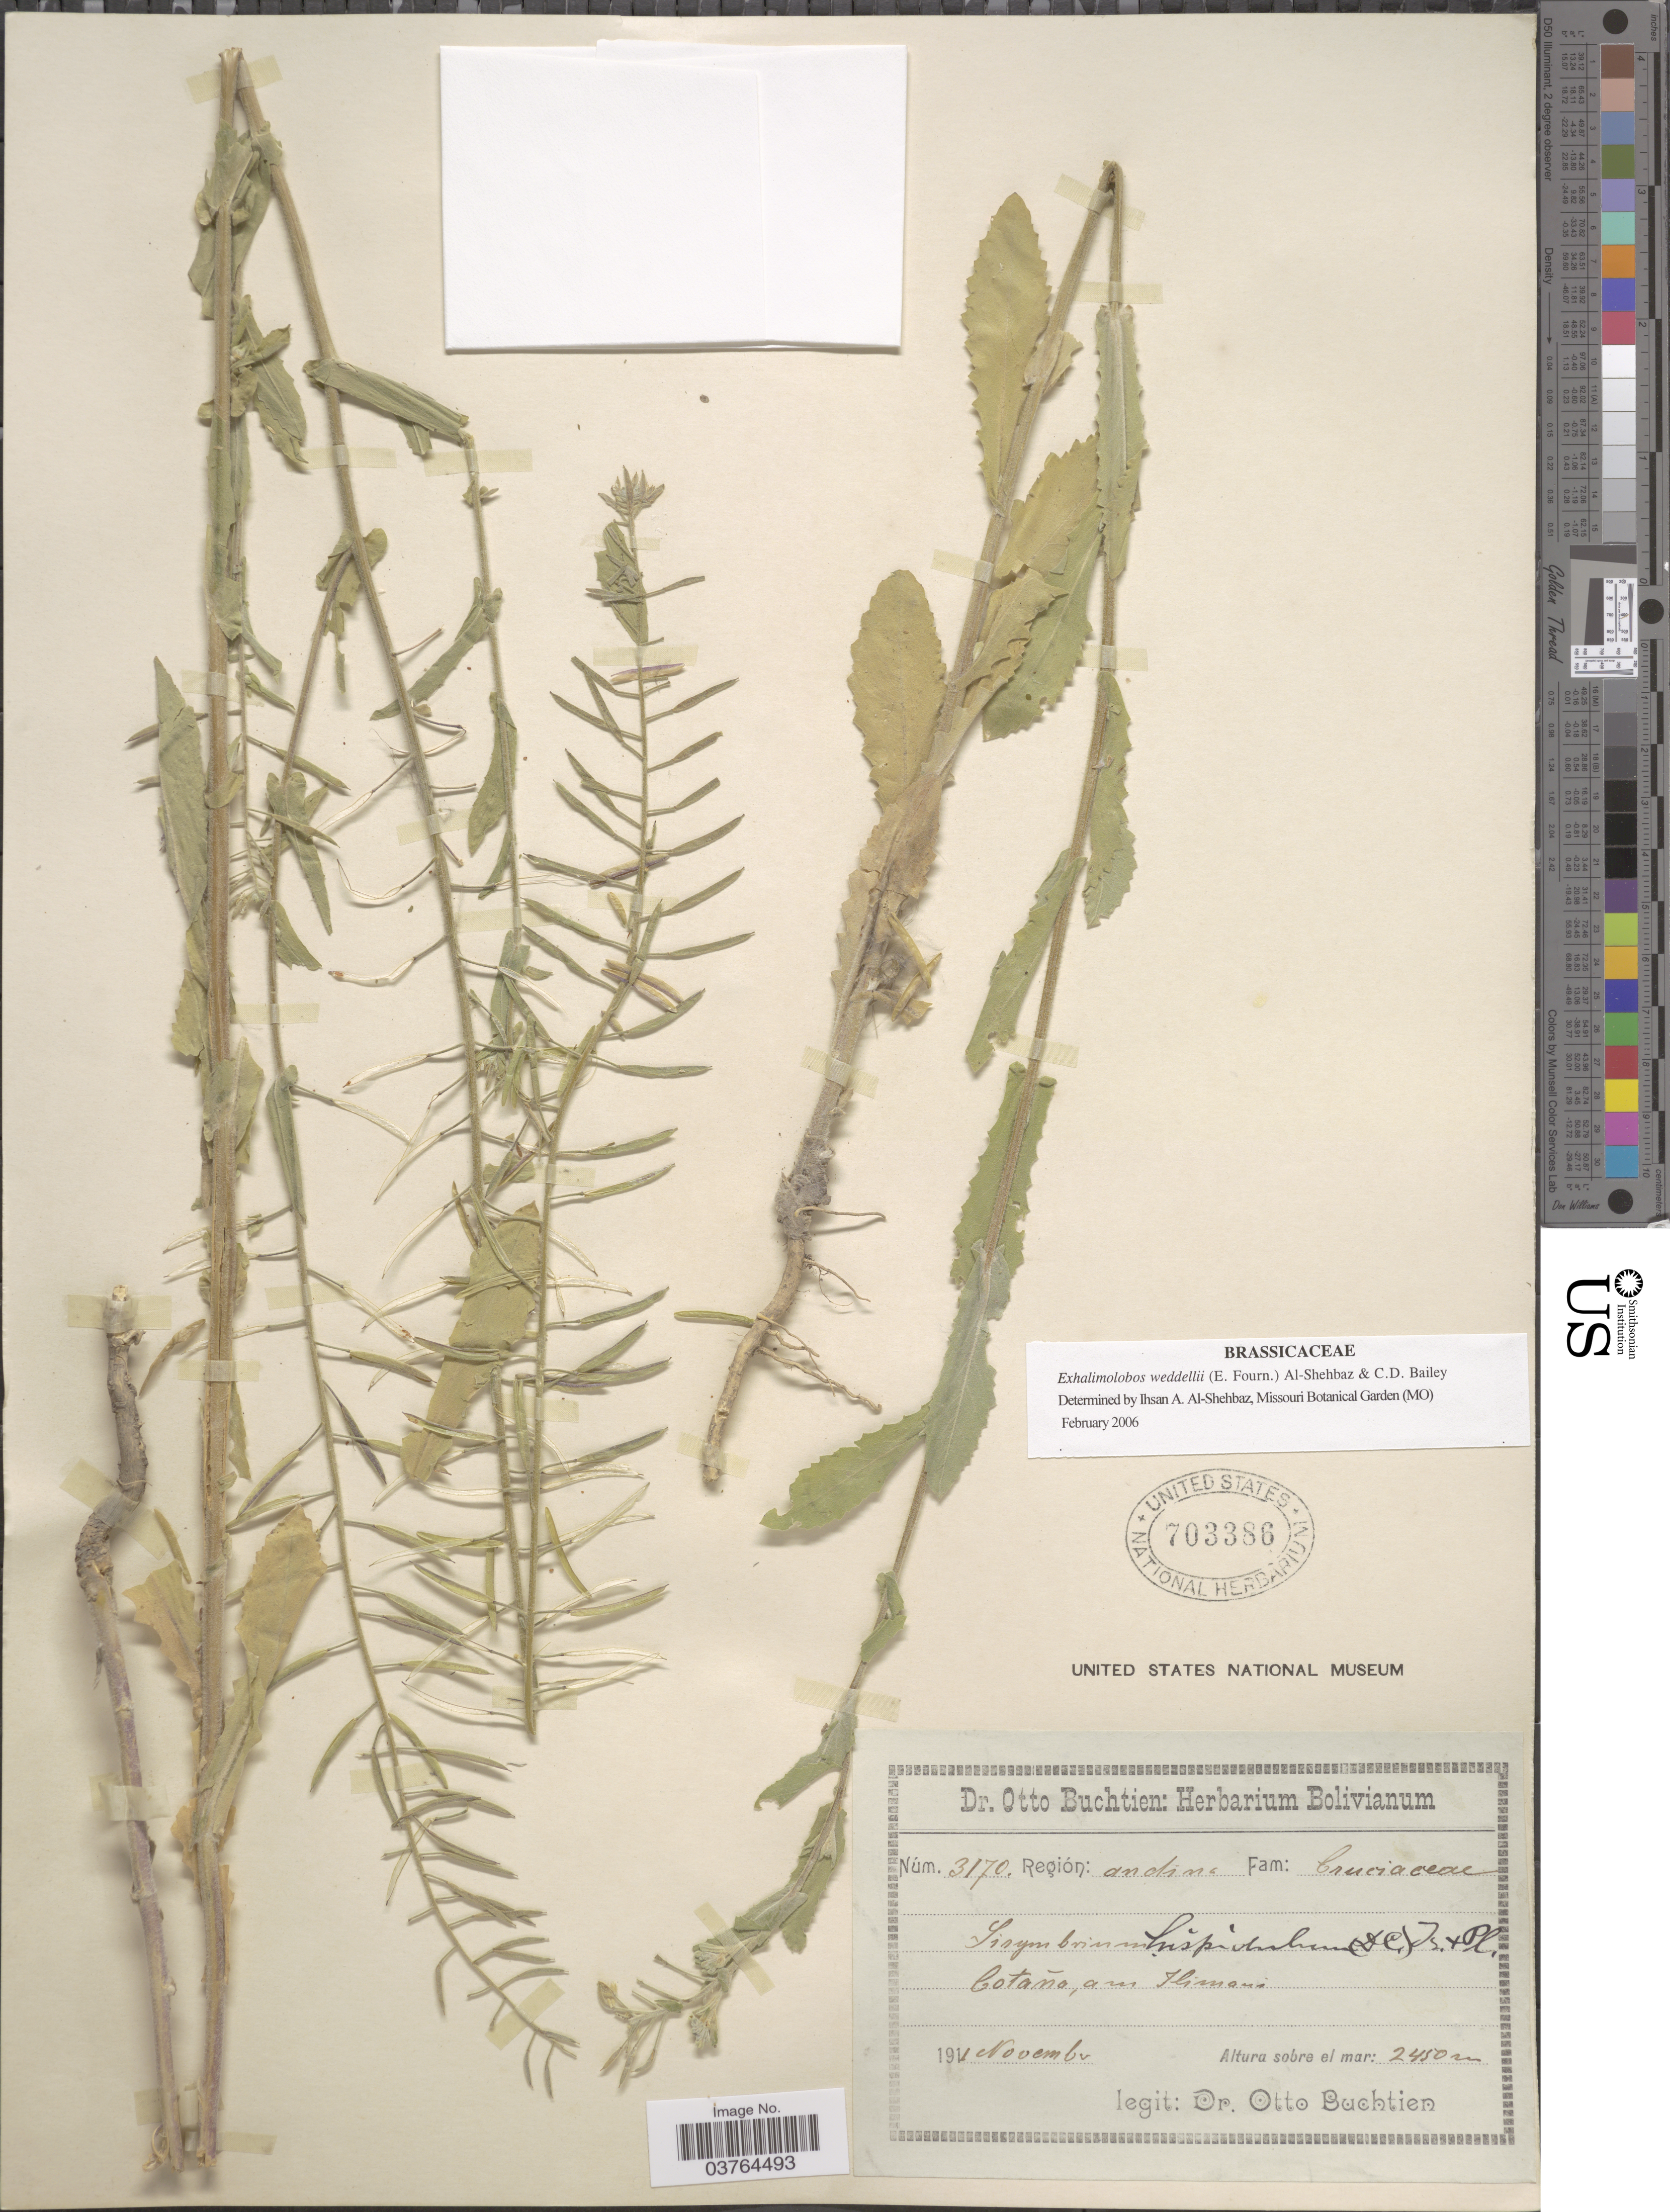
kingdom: Plantae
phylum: Tracheophyta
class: Magnoliopsida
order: Brassicales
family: Brassicaceae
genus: Exhalimolobos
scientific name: Exhalimolobos weddellii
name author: Al-Shehbaz & C.D. Bailey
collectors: O. Buchtien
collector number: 3170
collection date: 1911-11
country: Bolivia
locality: Región Andina. Cotaña, am Ilimani.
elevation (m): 2450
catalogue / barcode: US 703386